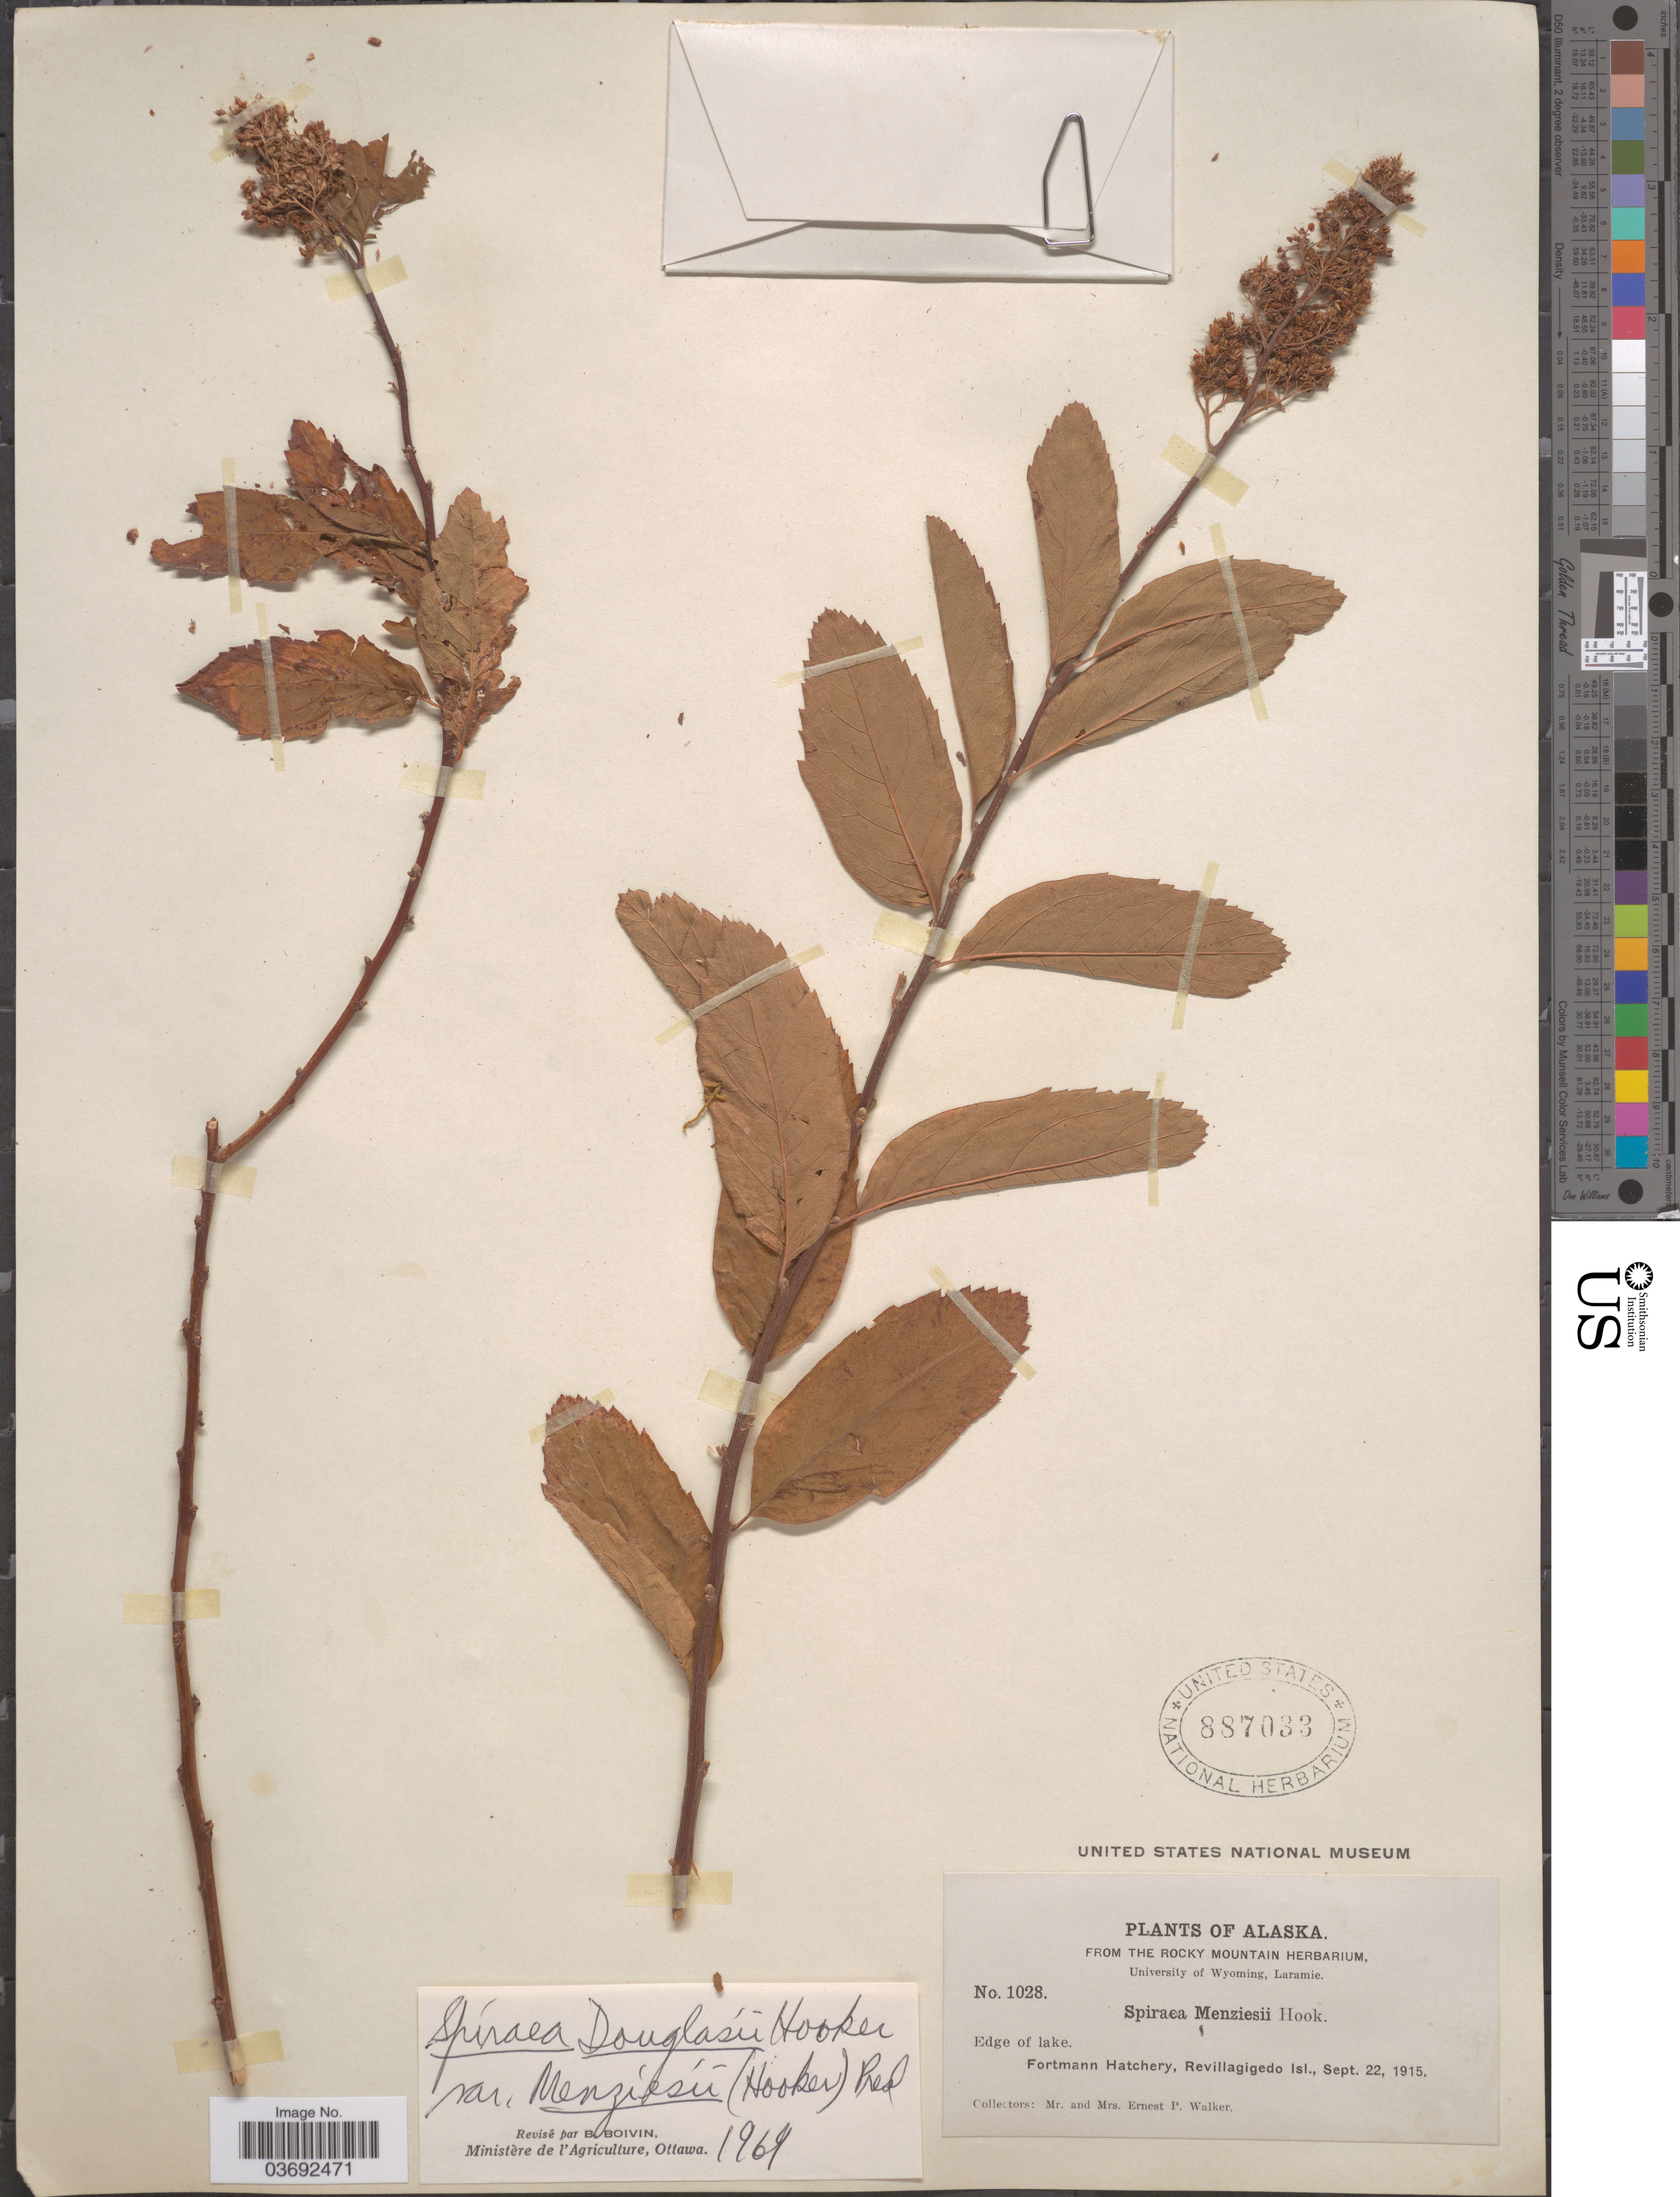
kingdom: Plantae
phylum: Tracheophyta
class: Magnoliopsida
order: Rosales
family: Rosaceae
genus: Spiraea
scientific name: Spiraea douglasii var. menziesii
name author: (Hook.) C. Presl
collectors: E. P. Walker & E. Walker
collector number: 1028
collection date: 1915-09-22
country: United States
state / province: Alaska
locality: Fortmann Hatchery, Revillagigedo Isl.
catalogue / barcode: US 887033